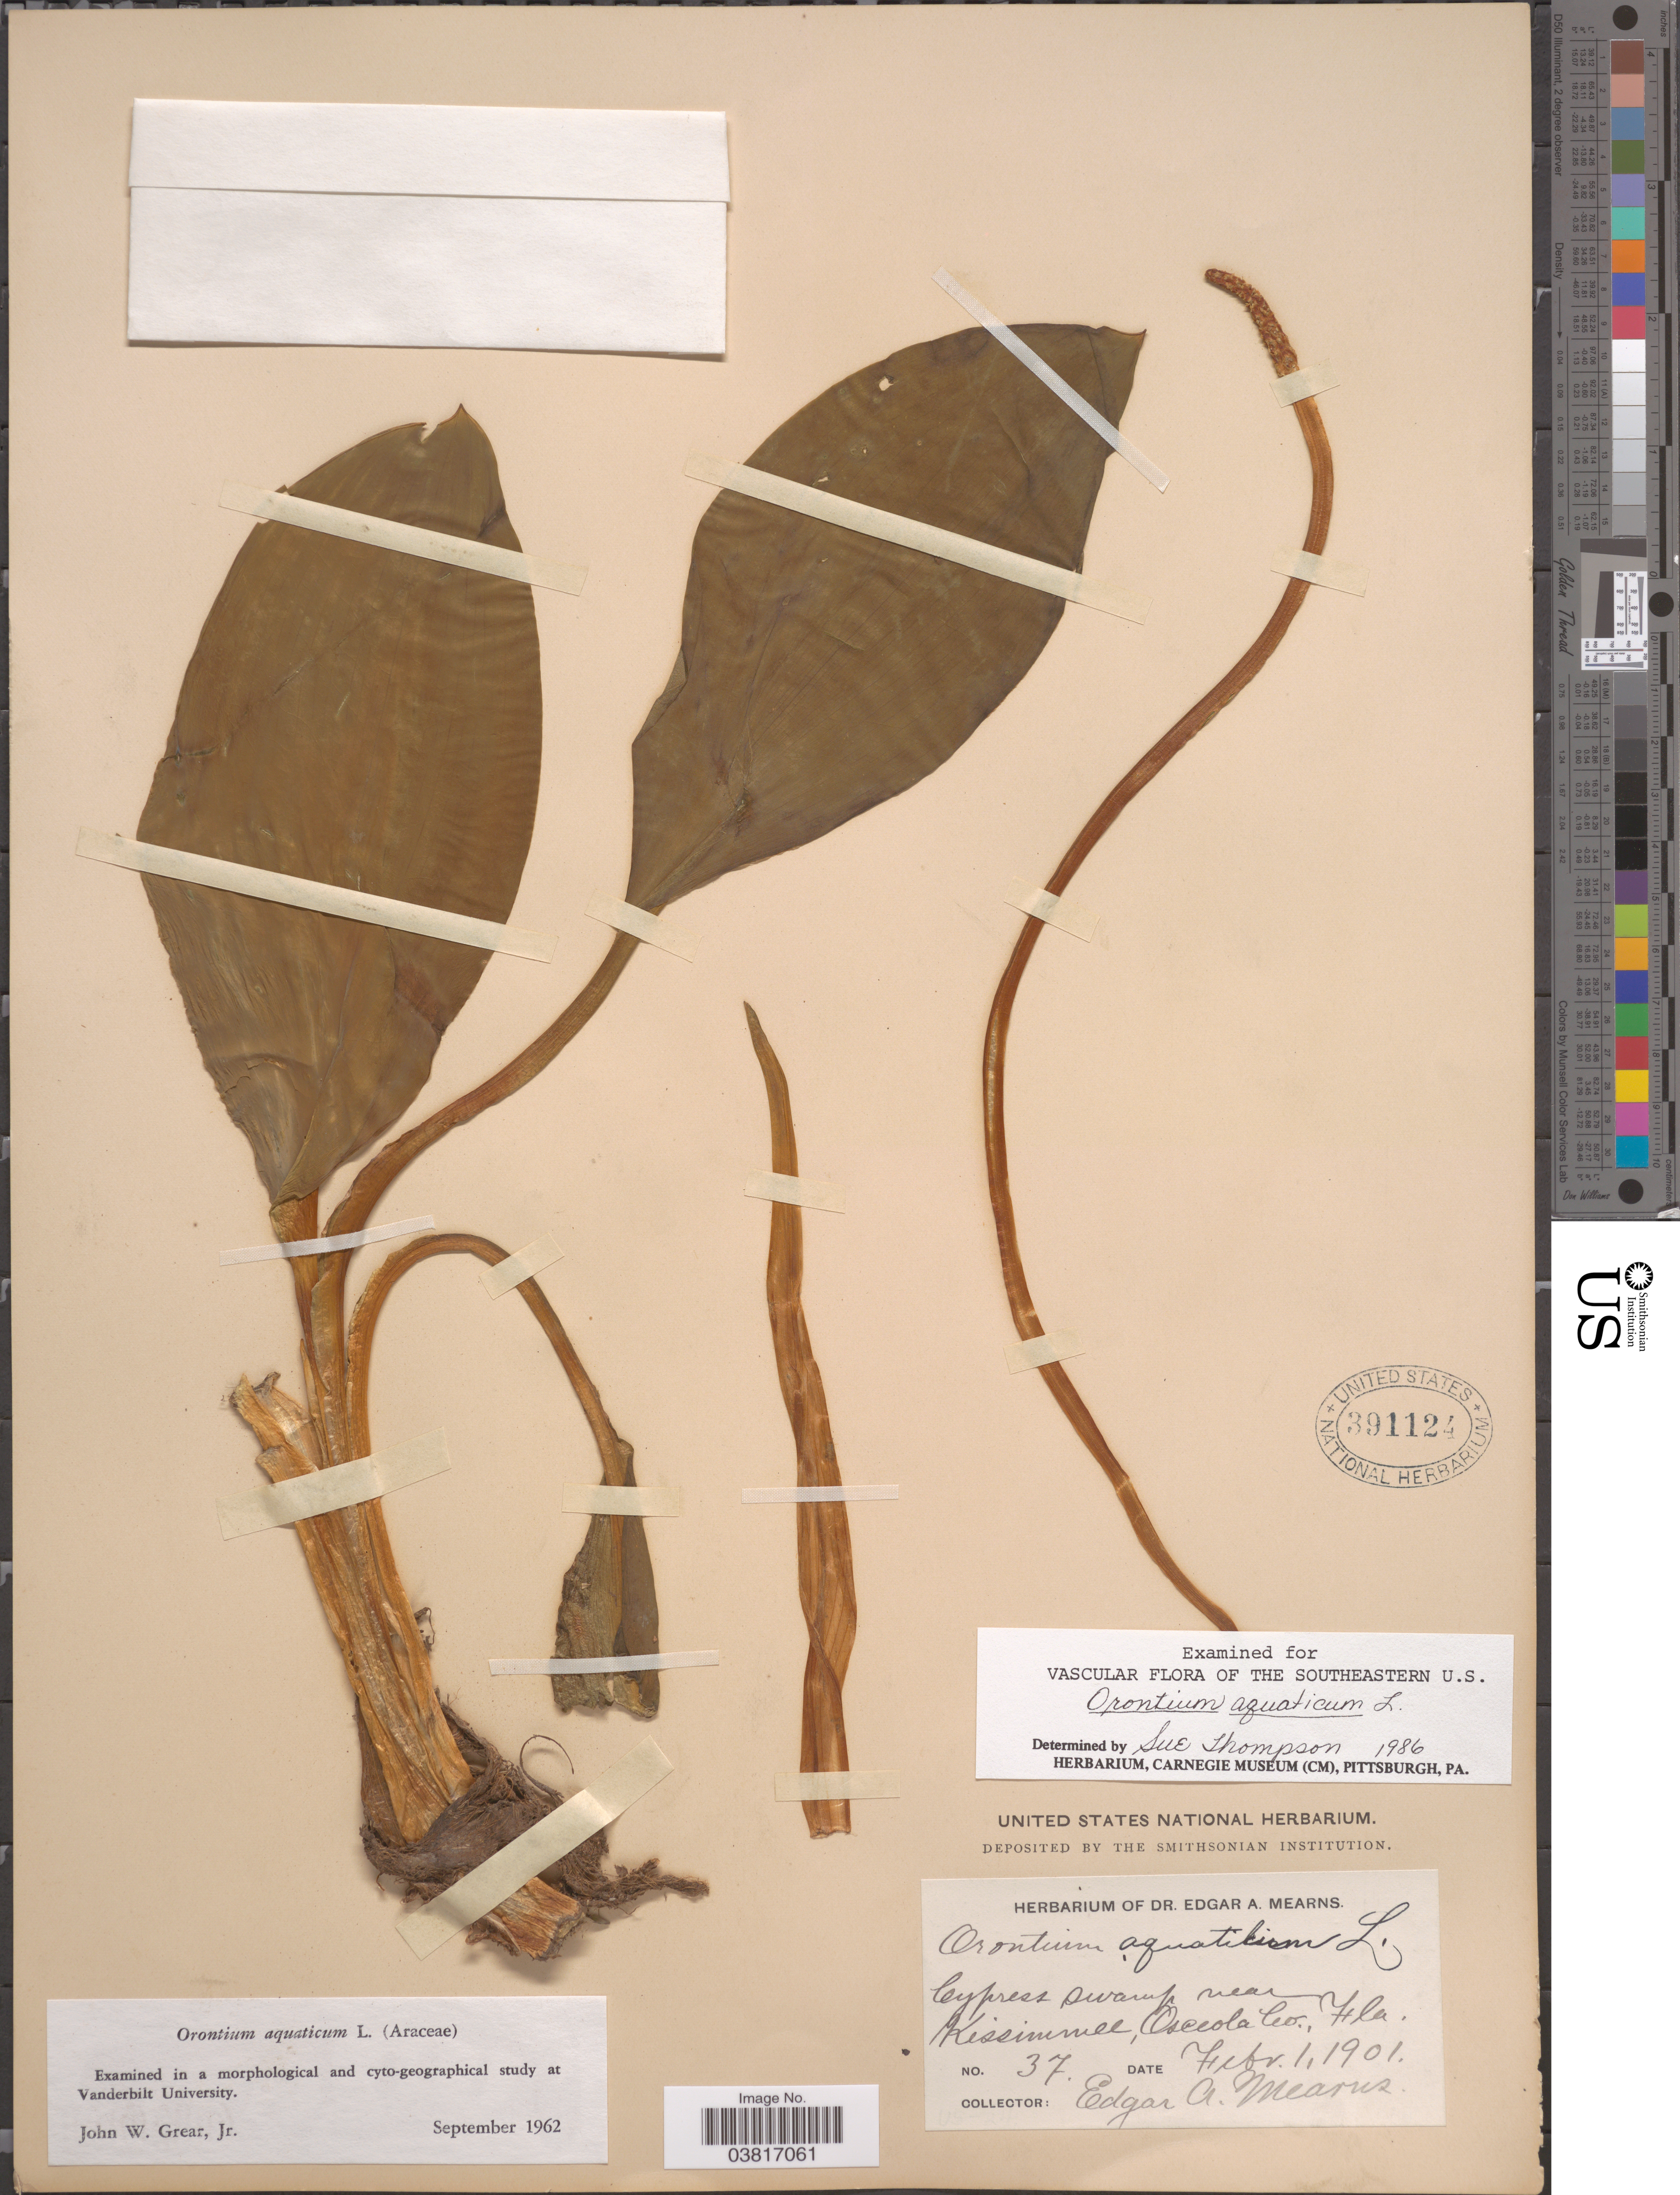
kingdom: Plantae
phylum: Tracheophyta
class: Liliopsida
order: Alismatales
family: Araceae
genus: Orontium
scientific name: Orontium aquaticum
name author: L.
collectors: E. A. Mearns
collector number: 37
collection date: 1901-02-01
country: United States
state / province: Florida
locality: Cypress swamp near Kissimmee, Osceola Co.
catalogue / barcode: US 391124